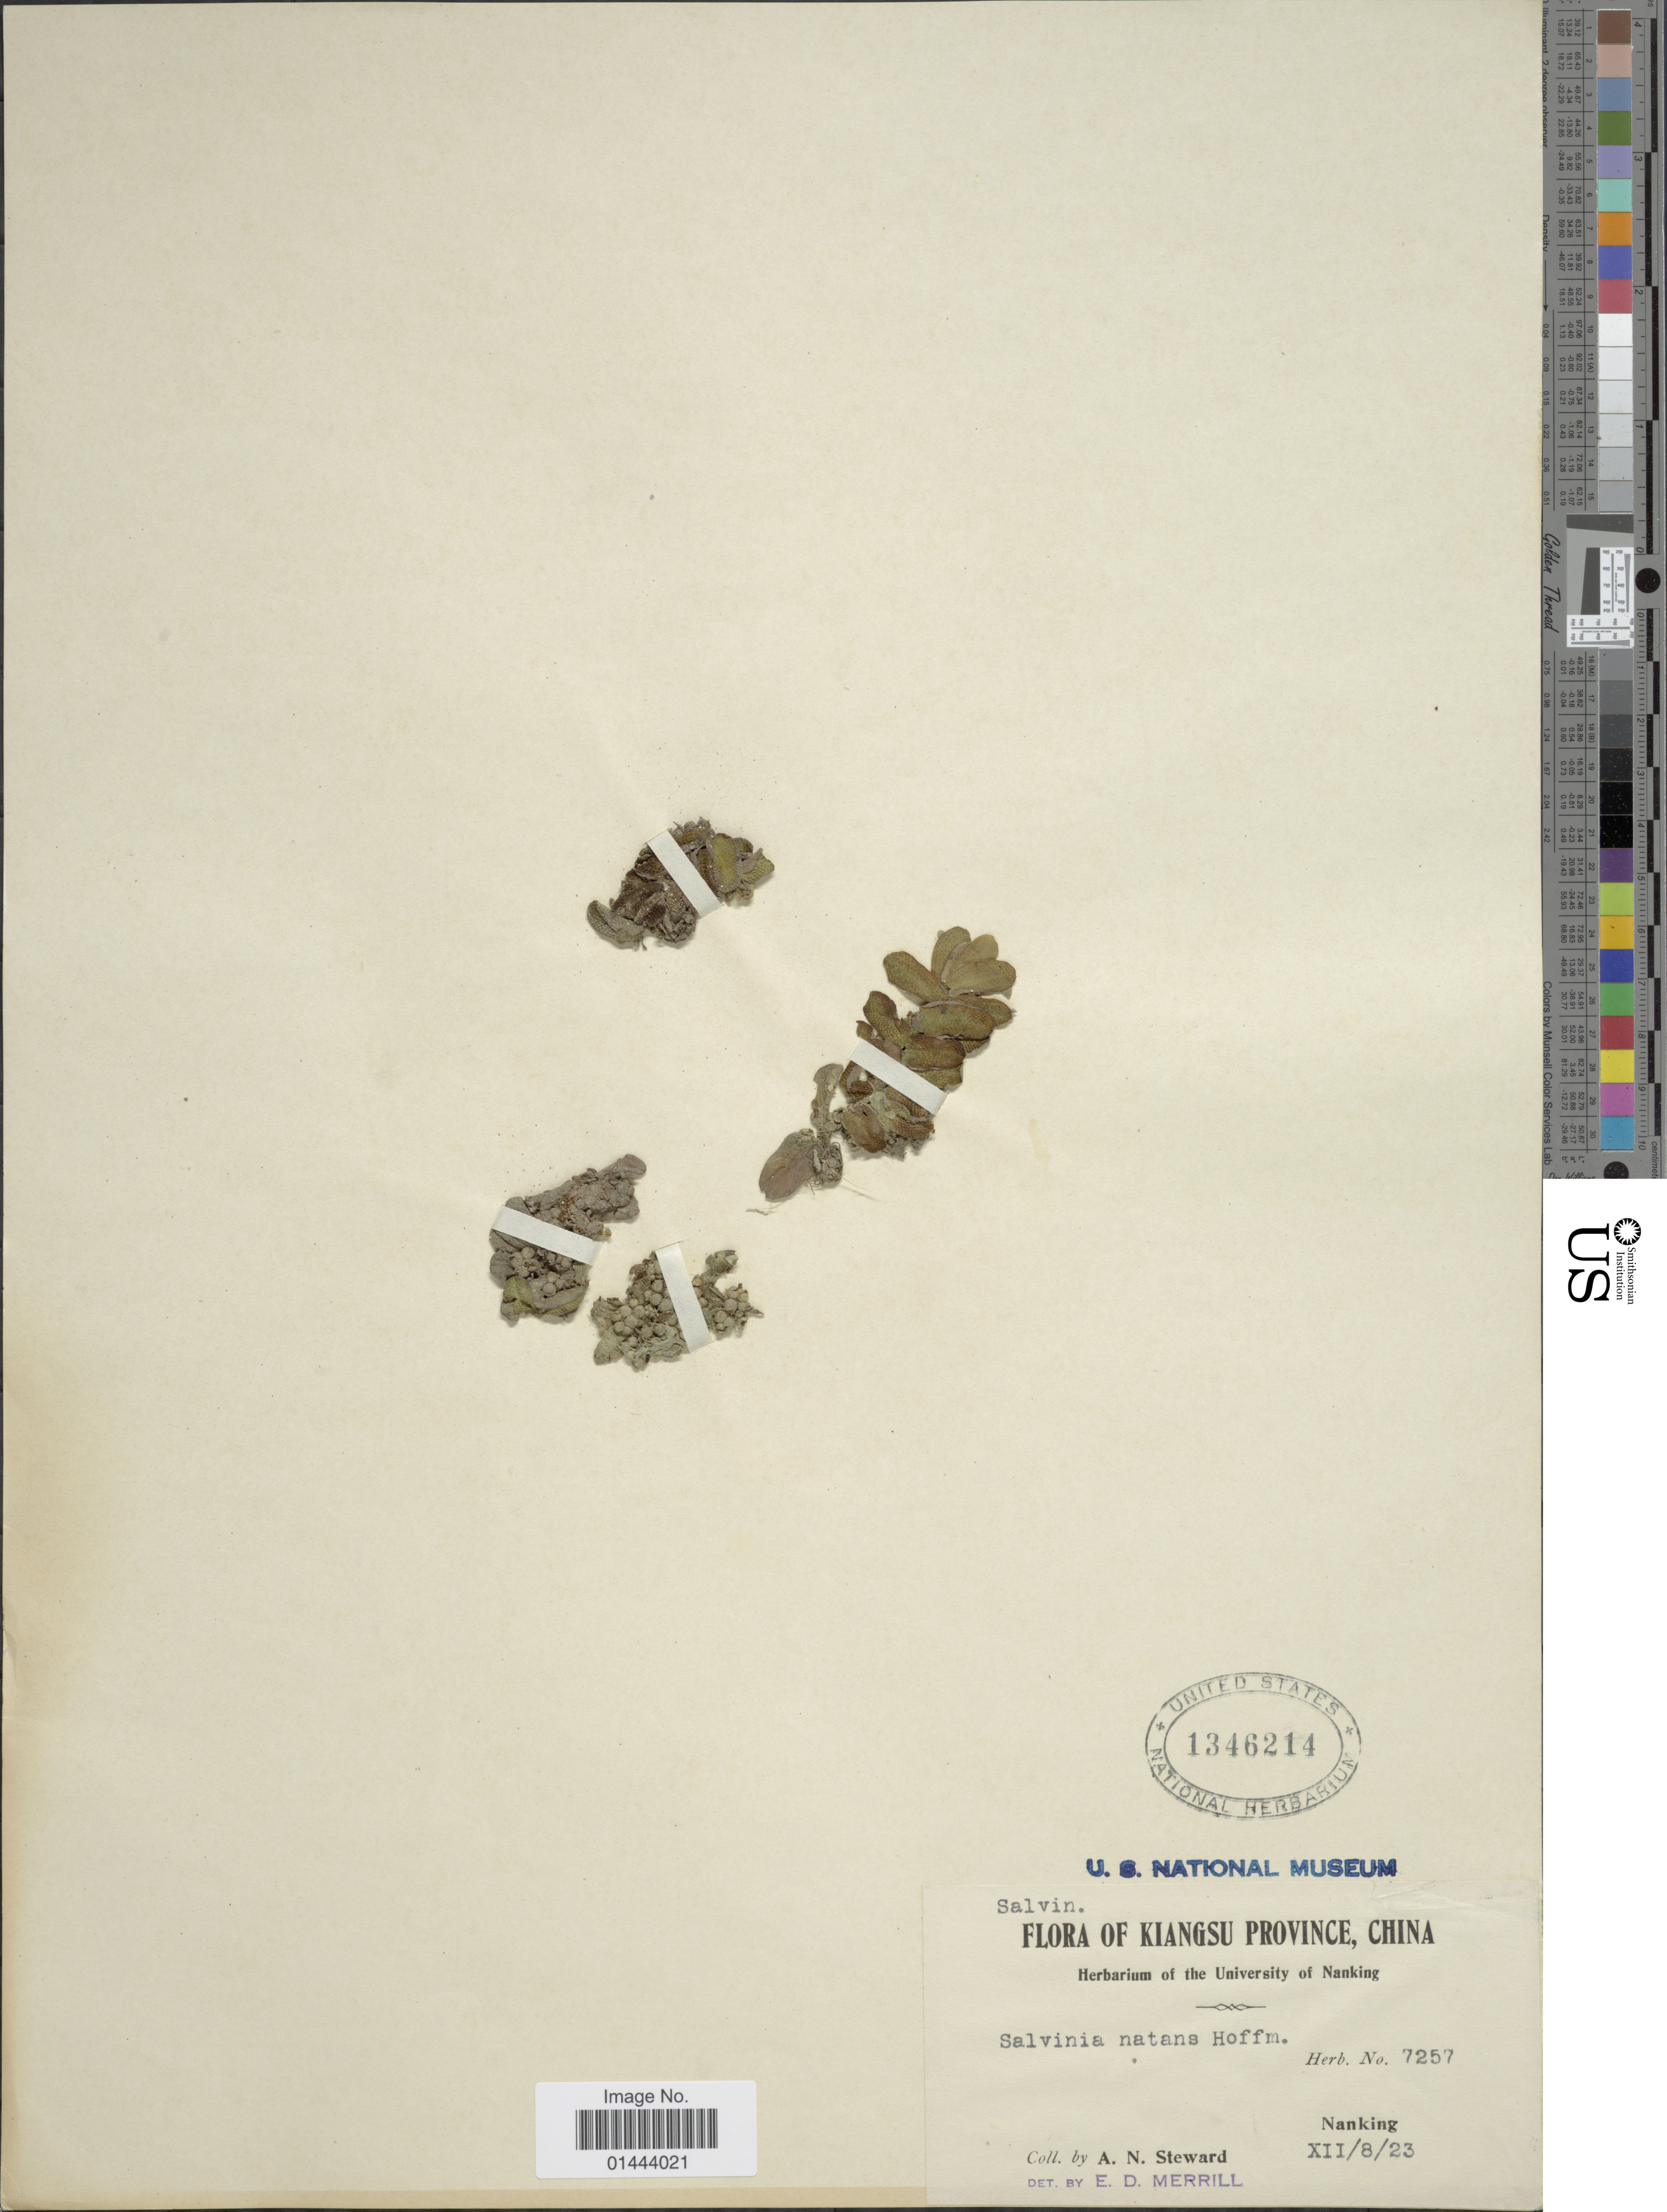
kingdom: Plantae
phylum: Tracheophyta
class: Polypodiopsida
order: Salviniales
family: Salviniaceae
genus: Salvinia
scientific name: Salvinia natans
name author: (L.) All.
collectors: A. N. Steward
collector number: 7257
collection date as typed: Transcribed d/m/y: 8/12/23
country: China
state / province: Jiangsu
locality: Kiangsu Province, Nanking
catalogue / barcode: US 1346214